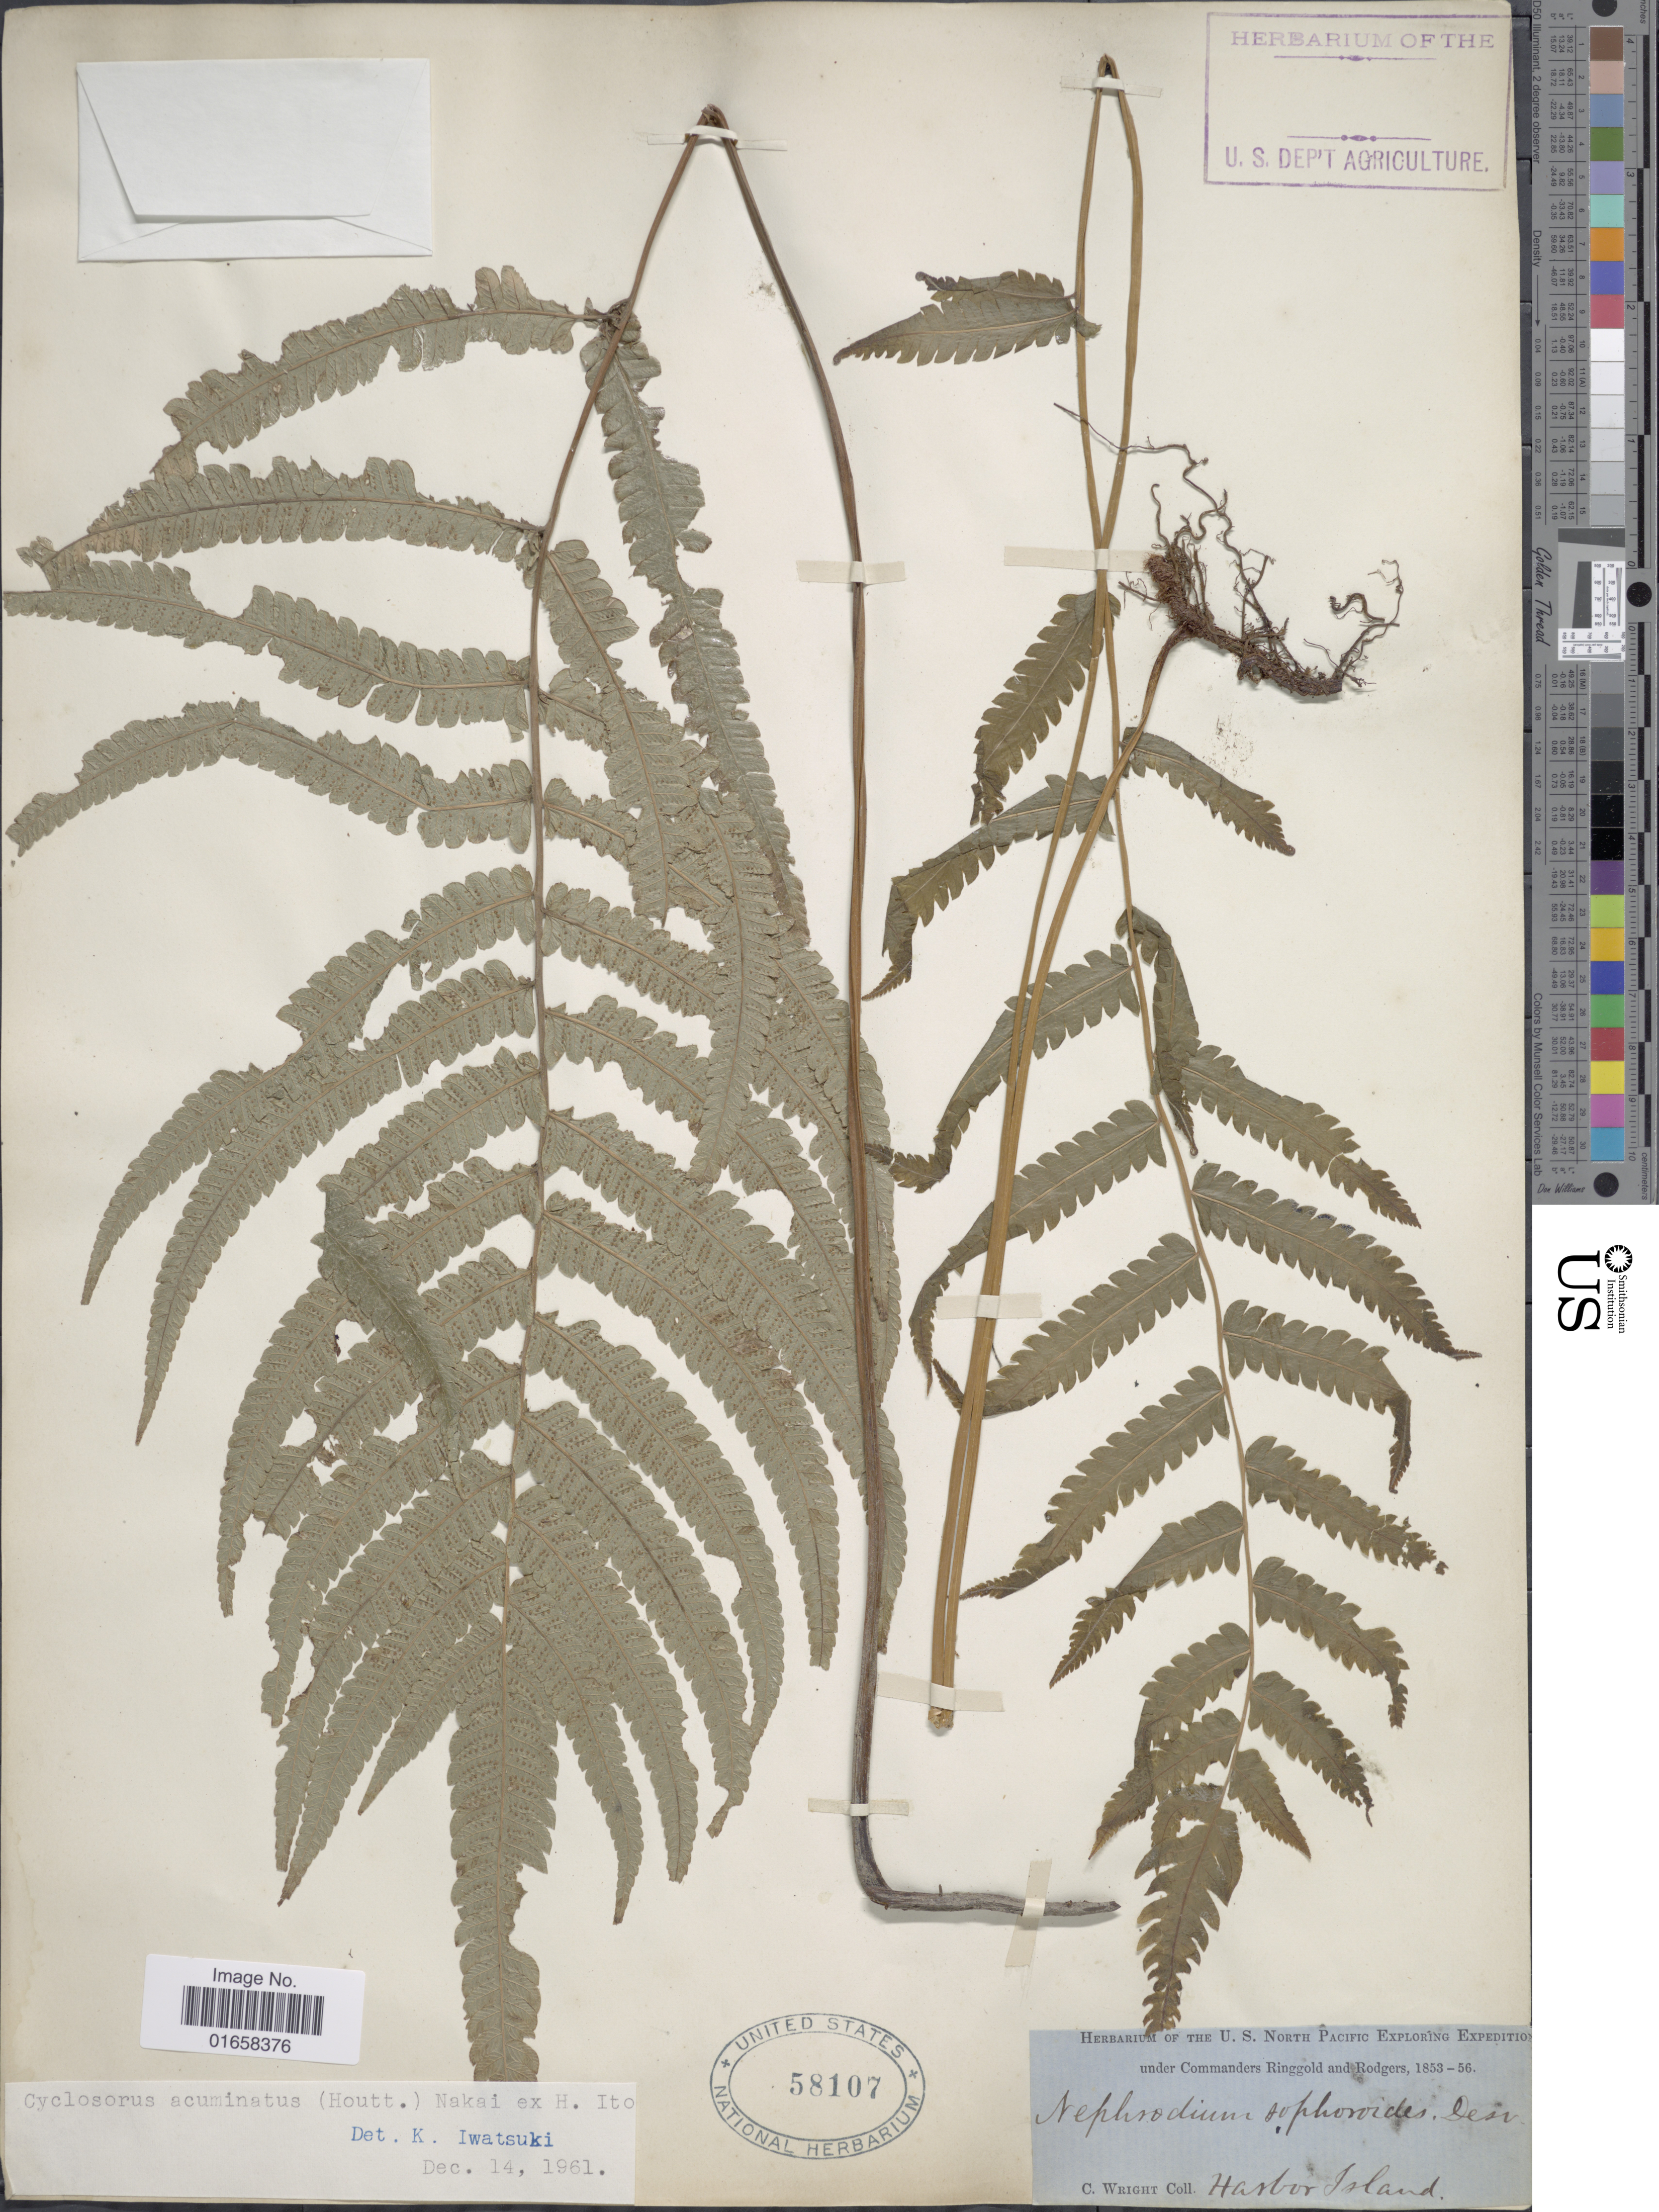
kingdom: Plantae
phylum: Tracheophyta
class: Polypodiopsida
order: Polypodiales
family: Thelypteridaceae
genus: Christella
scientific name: Christella acuminata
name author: (Houtt.) H. Lév.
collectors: C. Wright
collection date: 1853/1856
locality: Harbor Island.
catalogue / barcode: US 58107